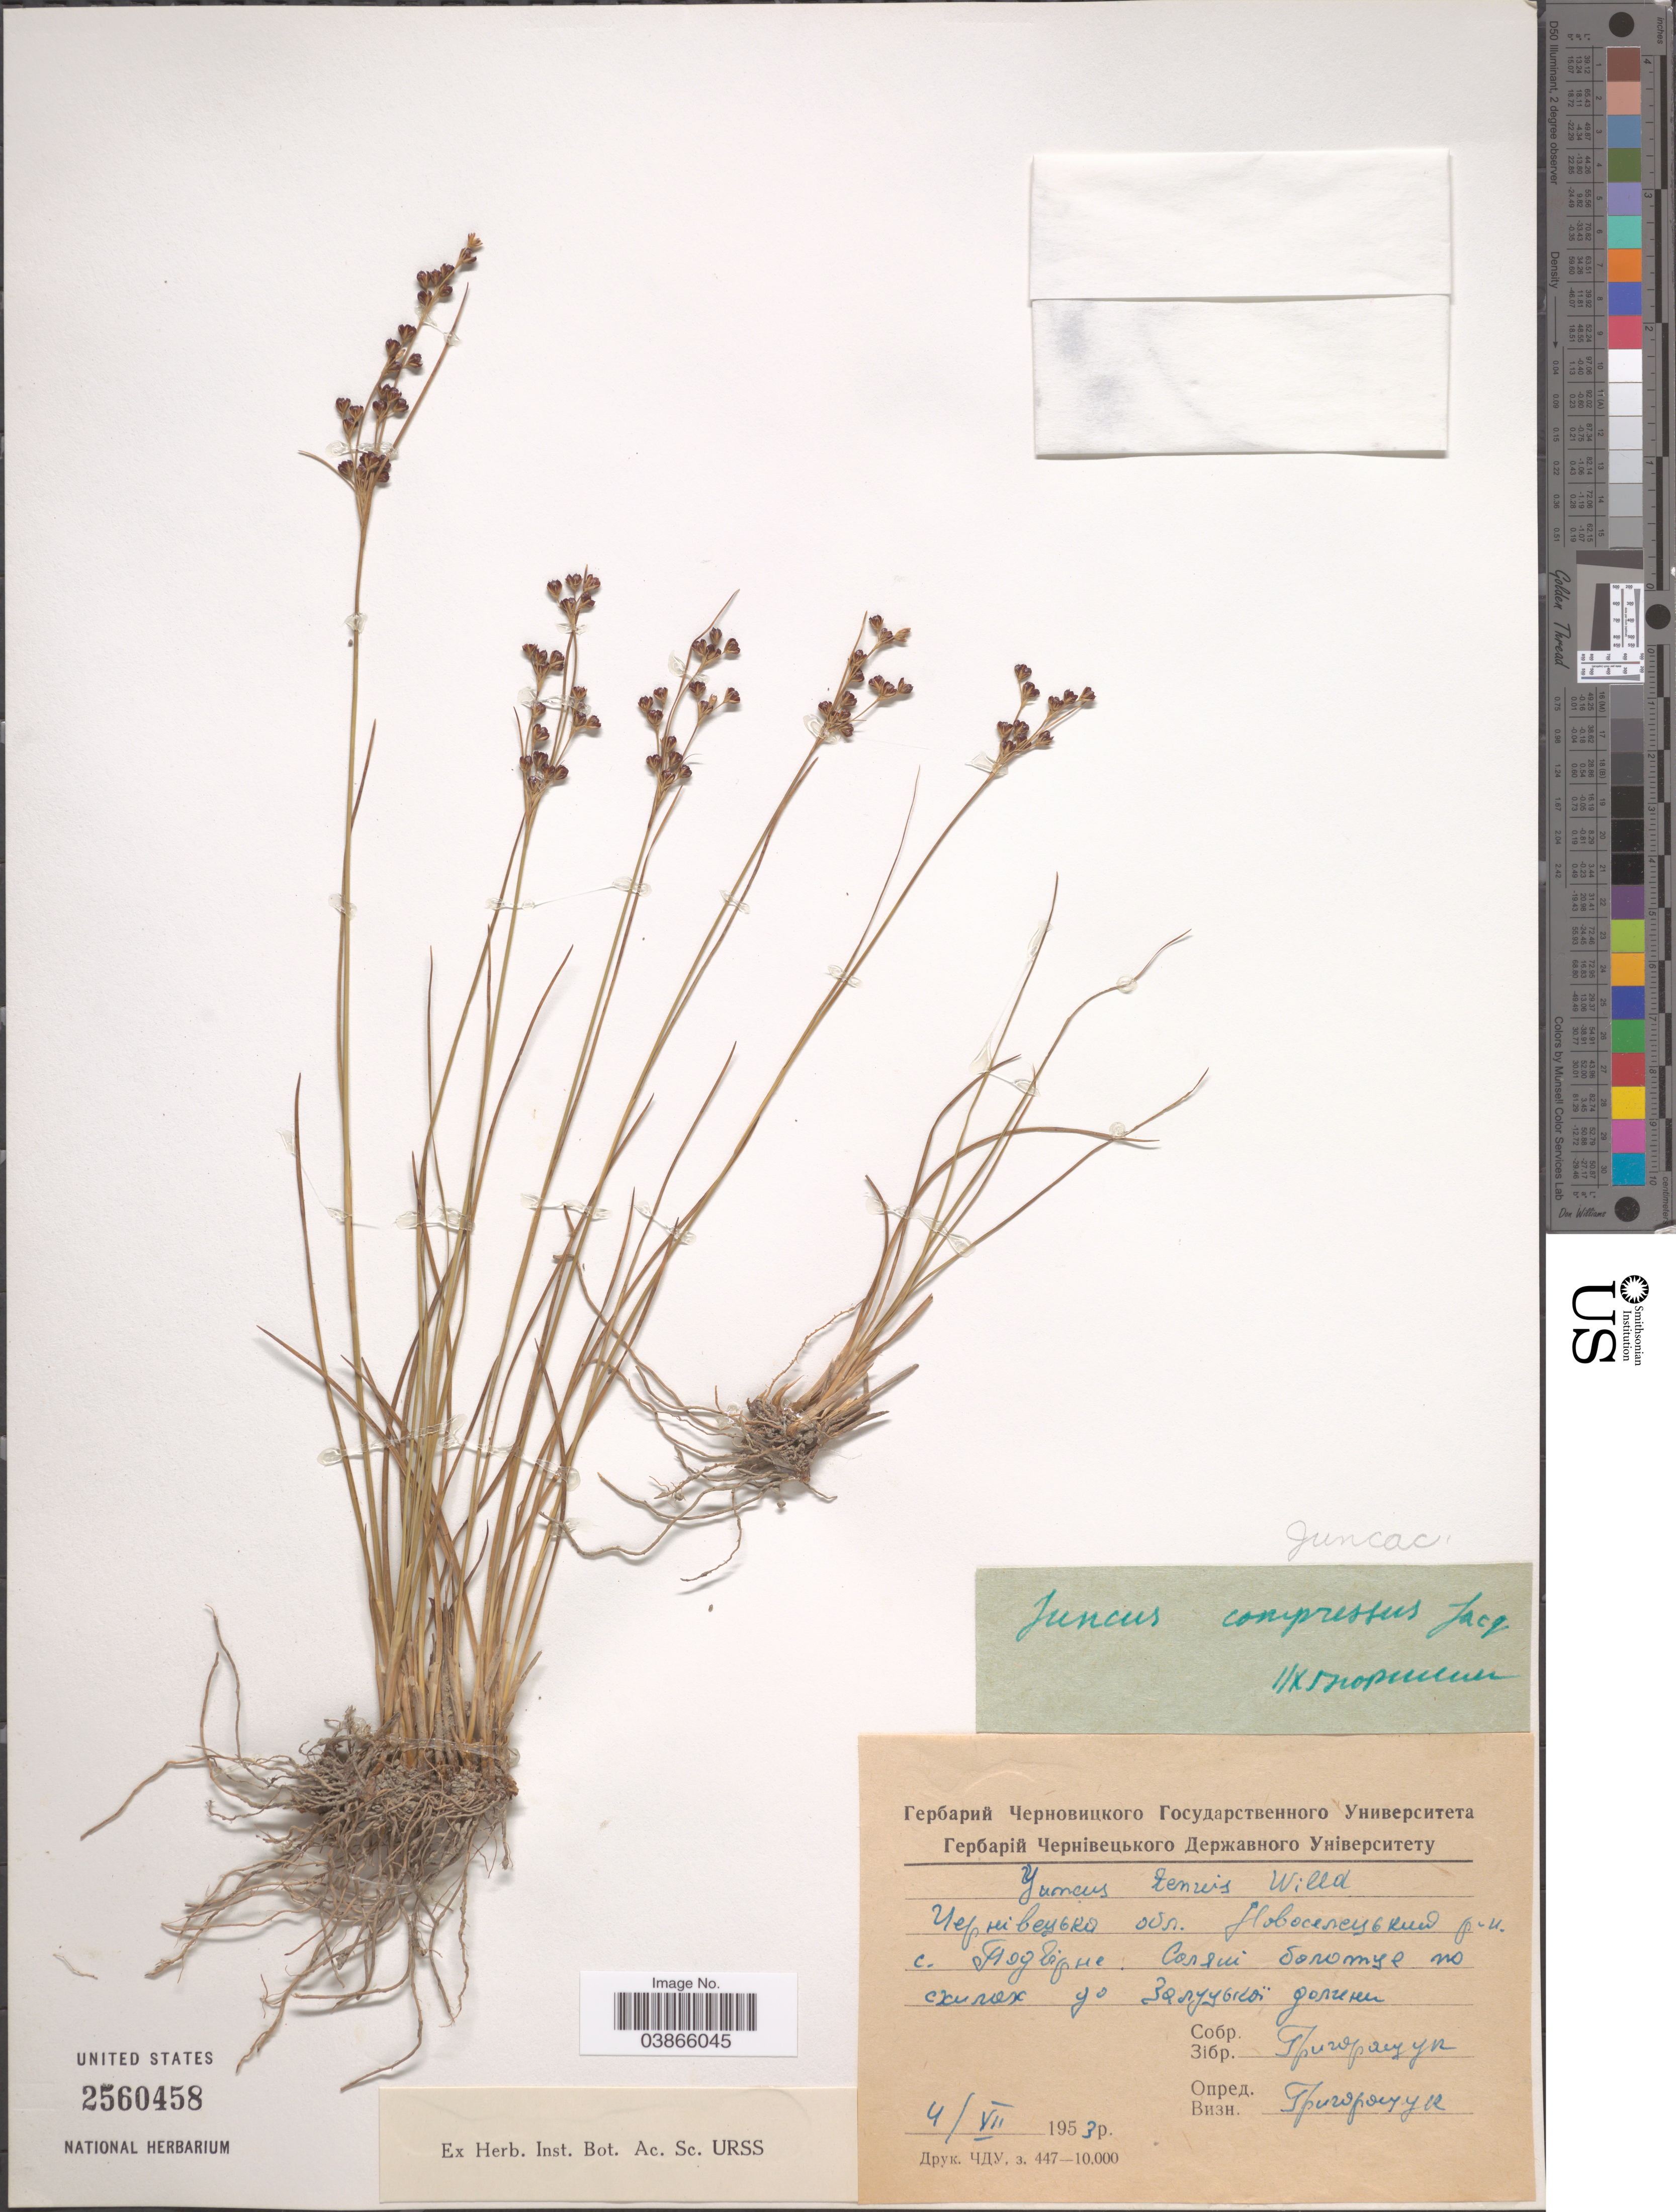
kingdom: Plantae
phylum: Tracheophyta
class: Liliopsida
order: Poales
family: Juncaceae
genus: Juncus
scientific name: Juncus compressus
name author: Jacq.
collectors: Grigoryashchuk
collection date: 1953-07-04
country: Ukraine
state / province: Chernivtsi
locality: Podvirne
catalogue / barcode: US 2560458